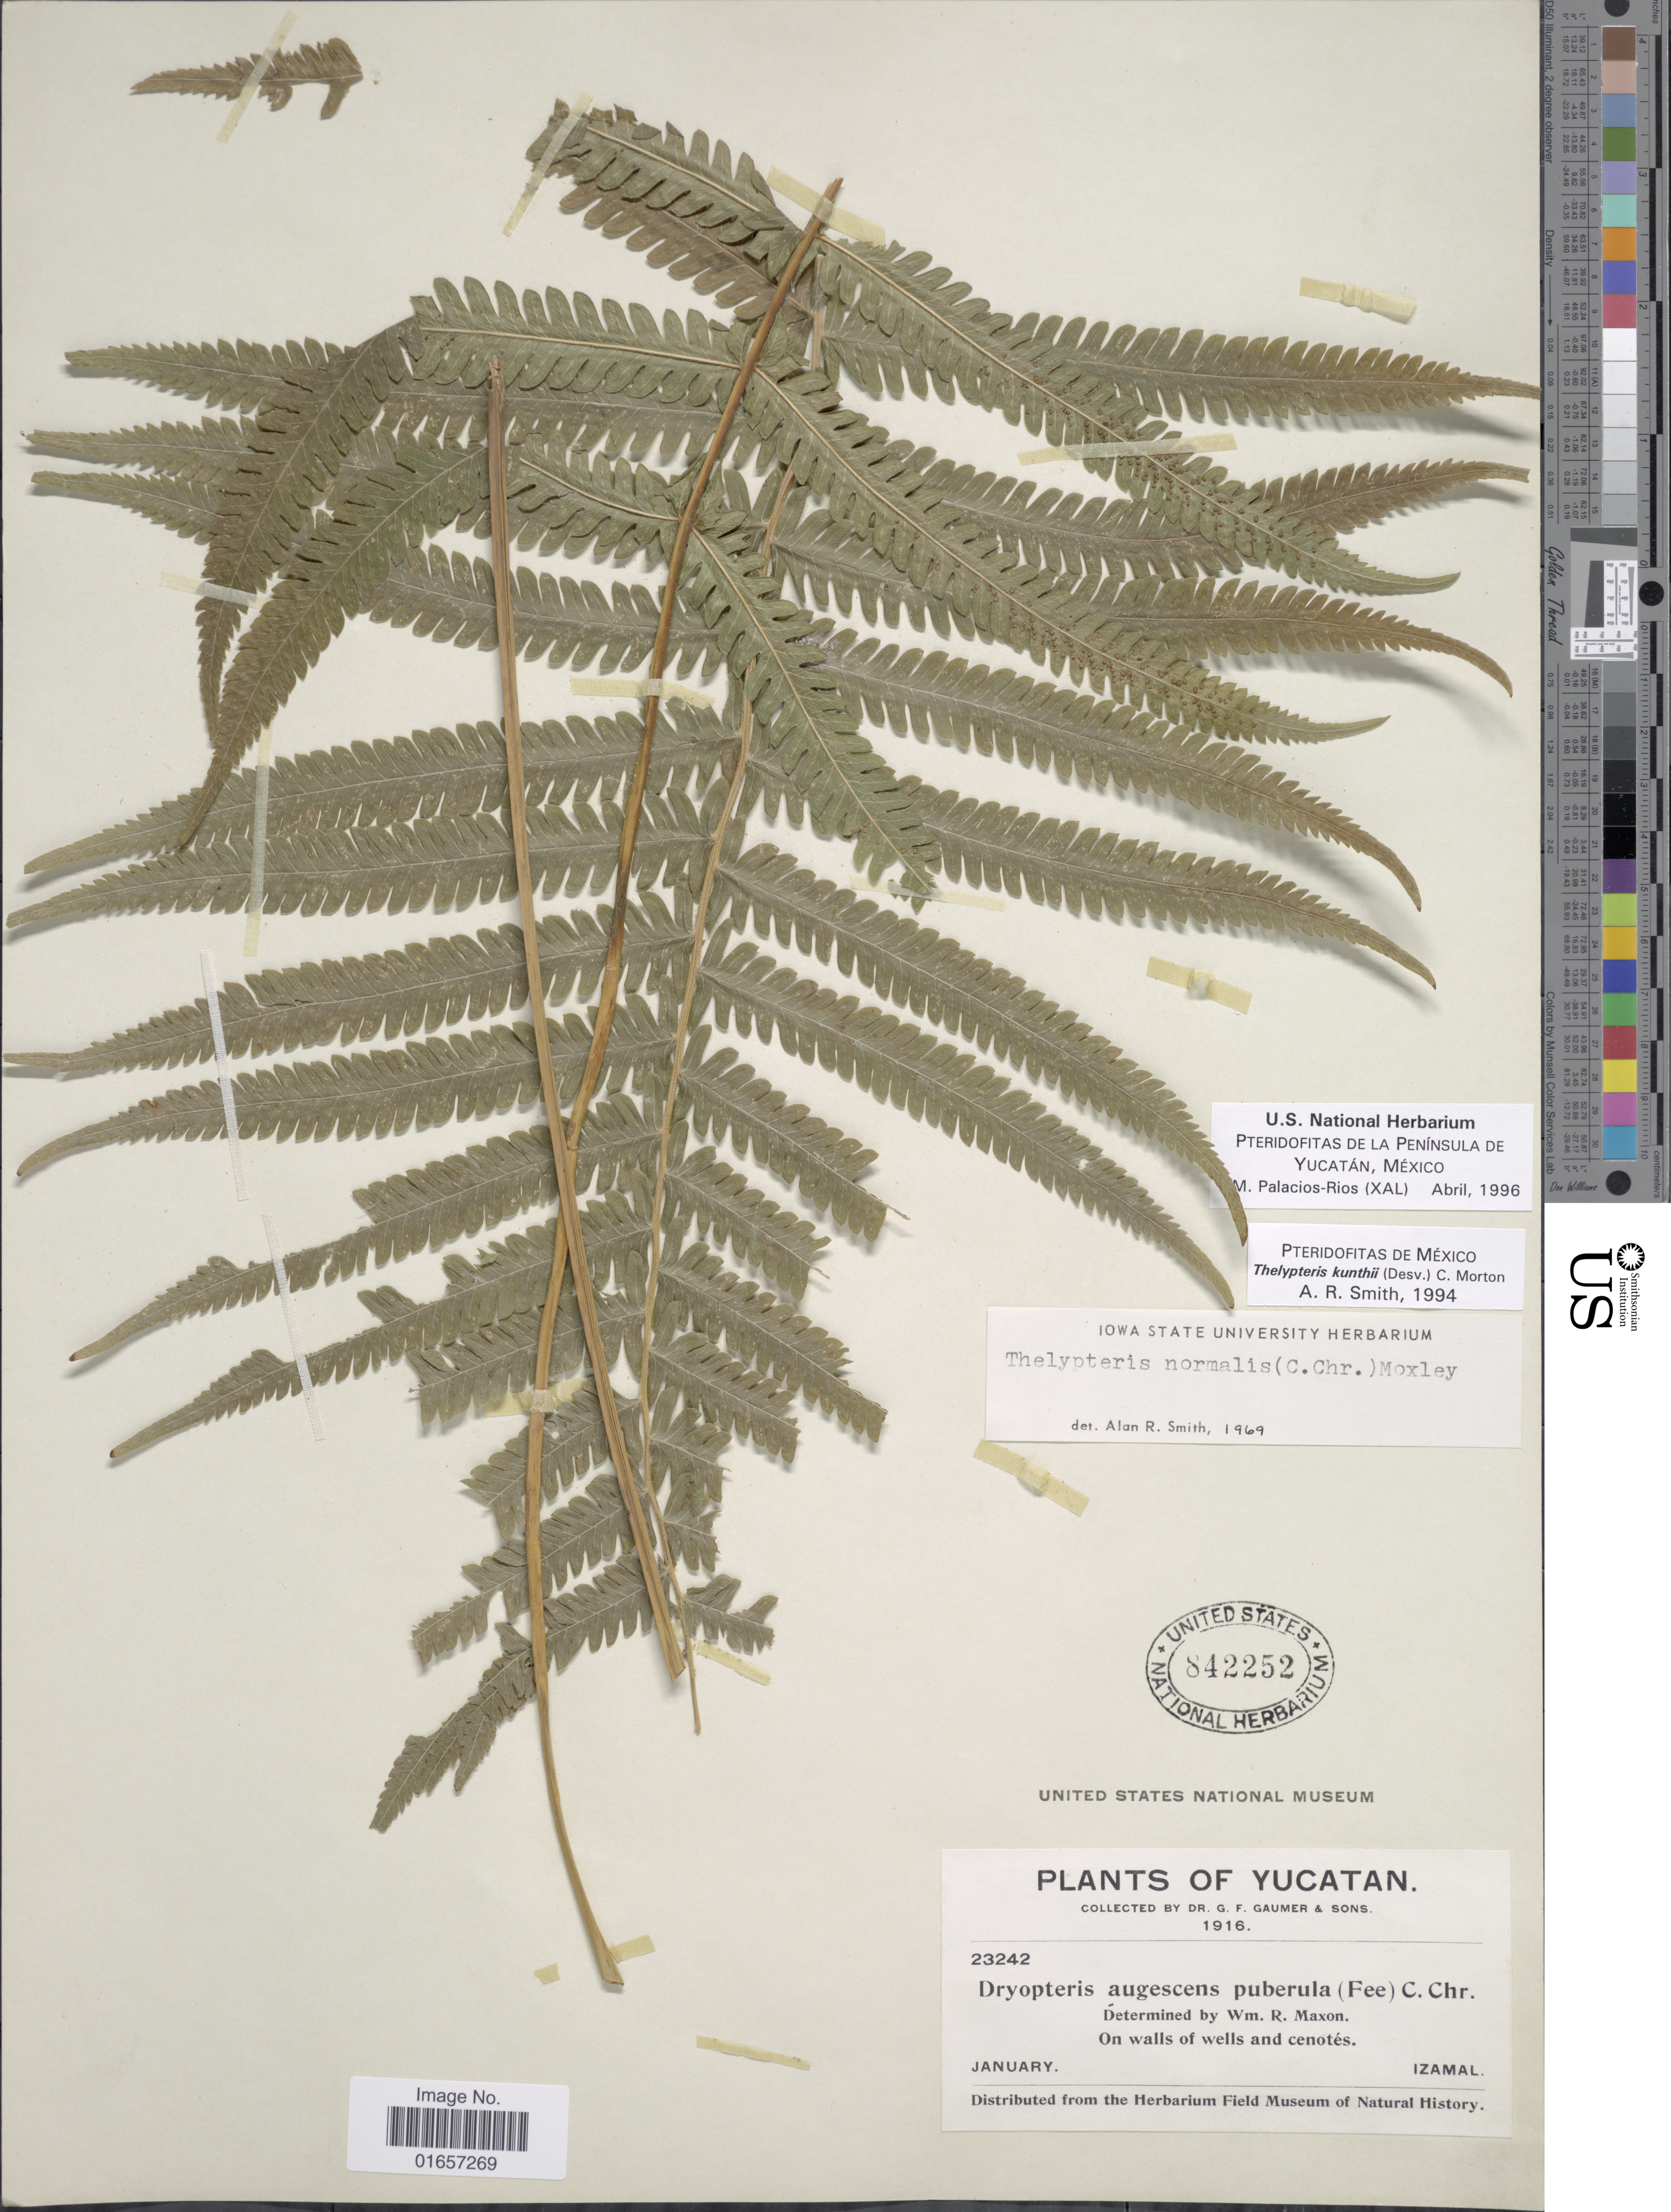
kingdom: Plantae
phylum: Tracheophyta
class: Polypodiopsida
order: Polypodiales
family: Thelypteridaceae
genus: Christella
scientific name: Christella kunthii comb. ined.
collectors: G. F. Gaumer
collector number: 23242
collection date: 1916-01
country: Mexico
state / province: Yucatán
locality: Izamal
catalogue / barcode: US 842252